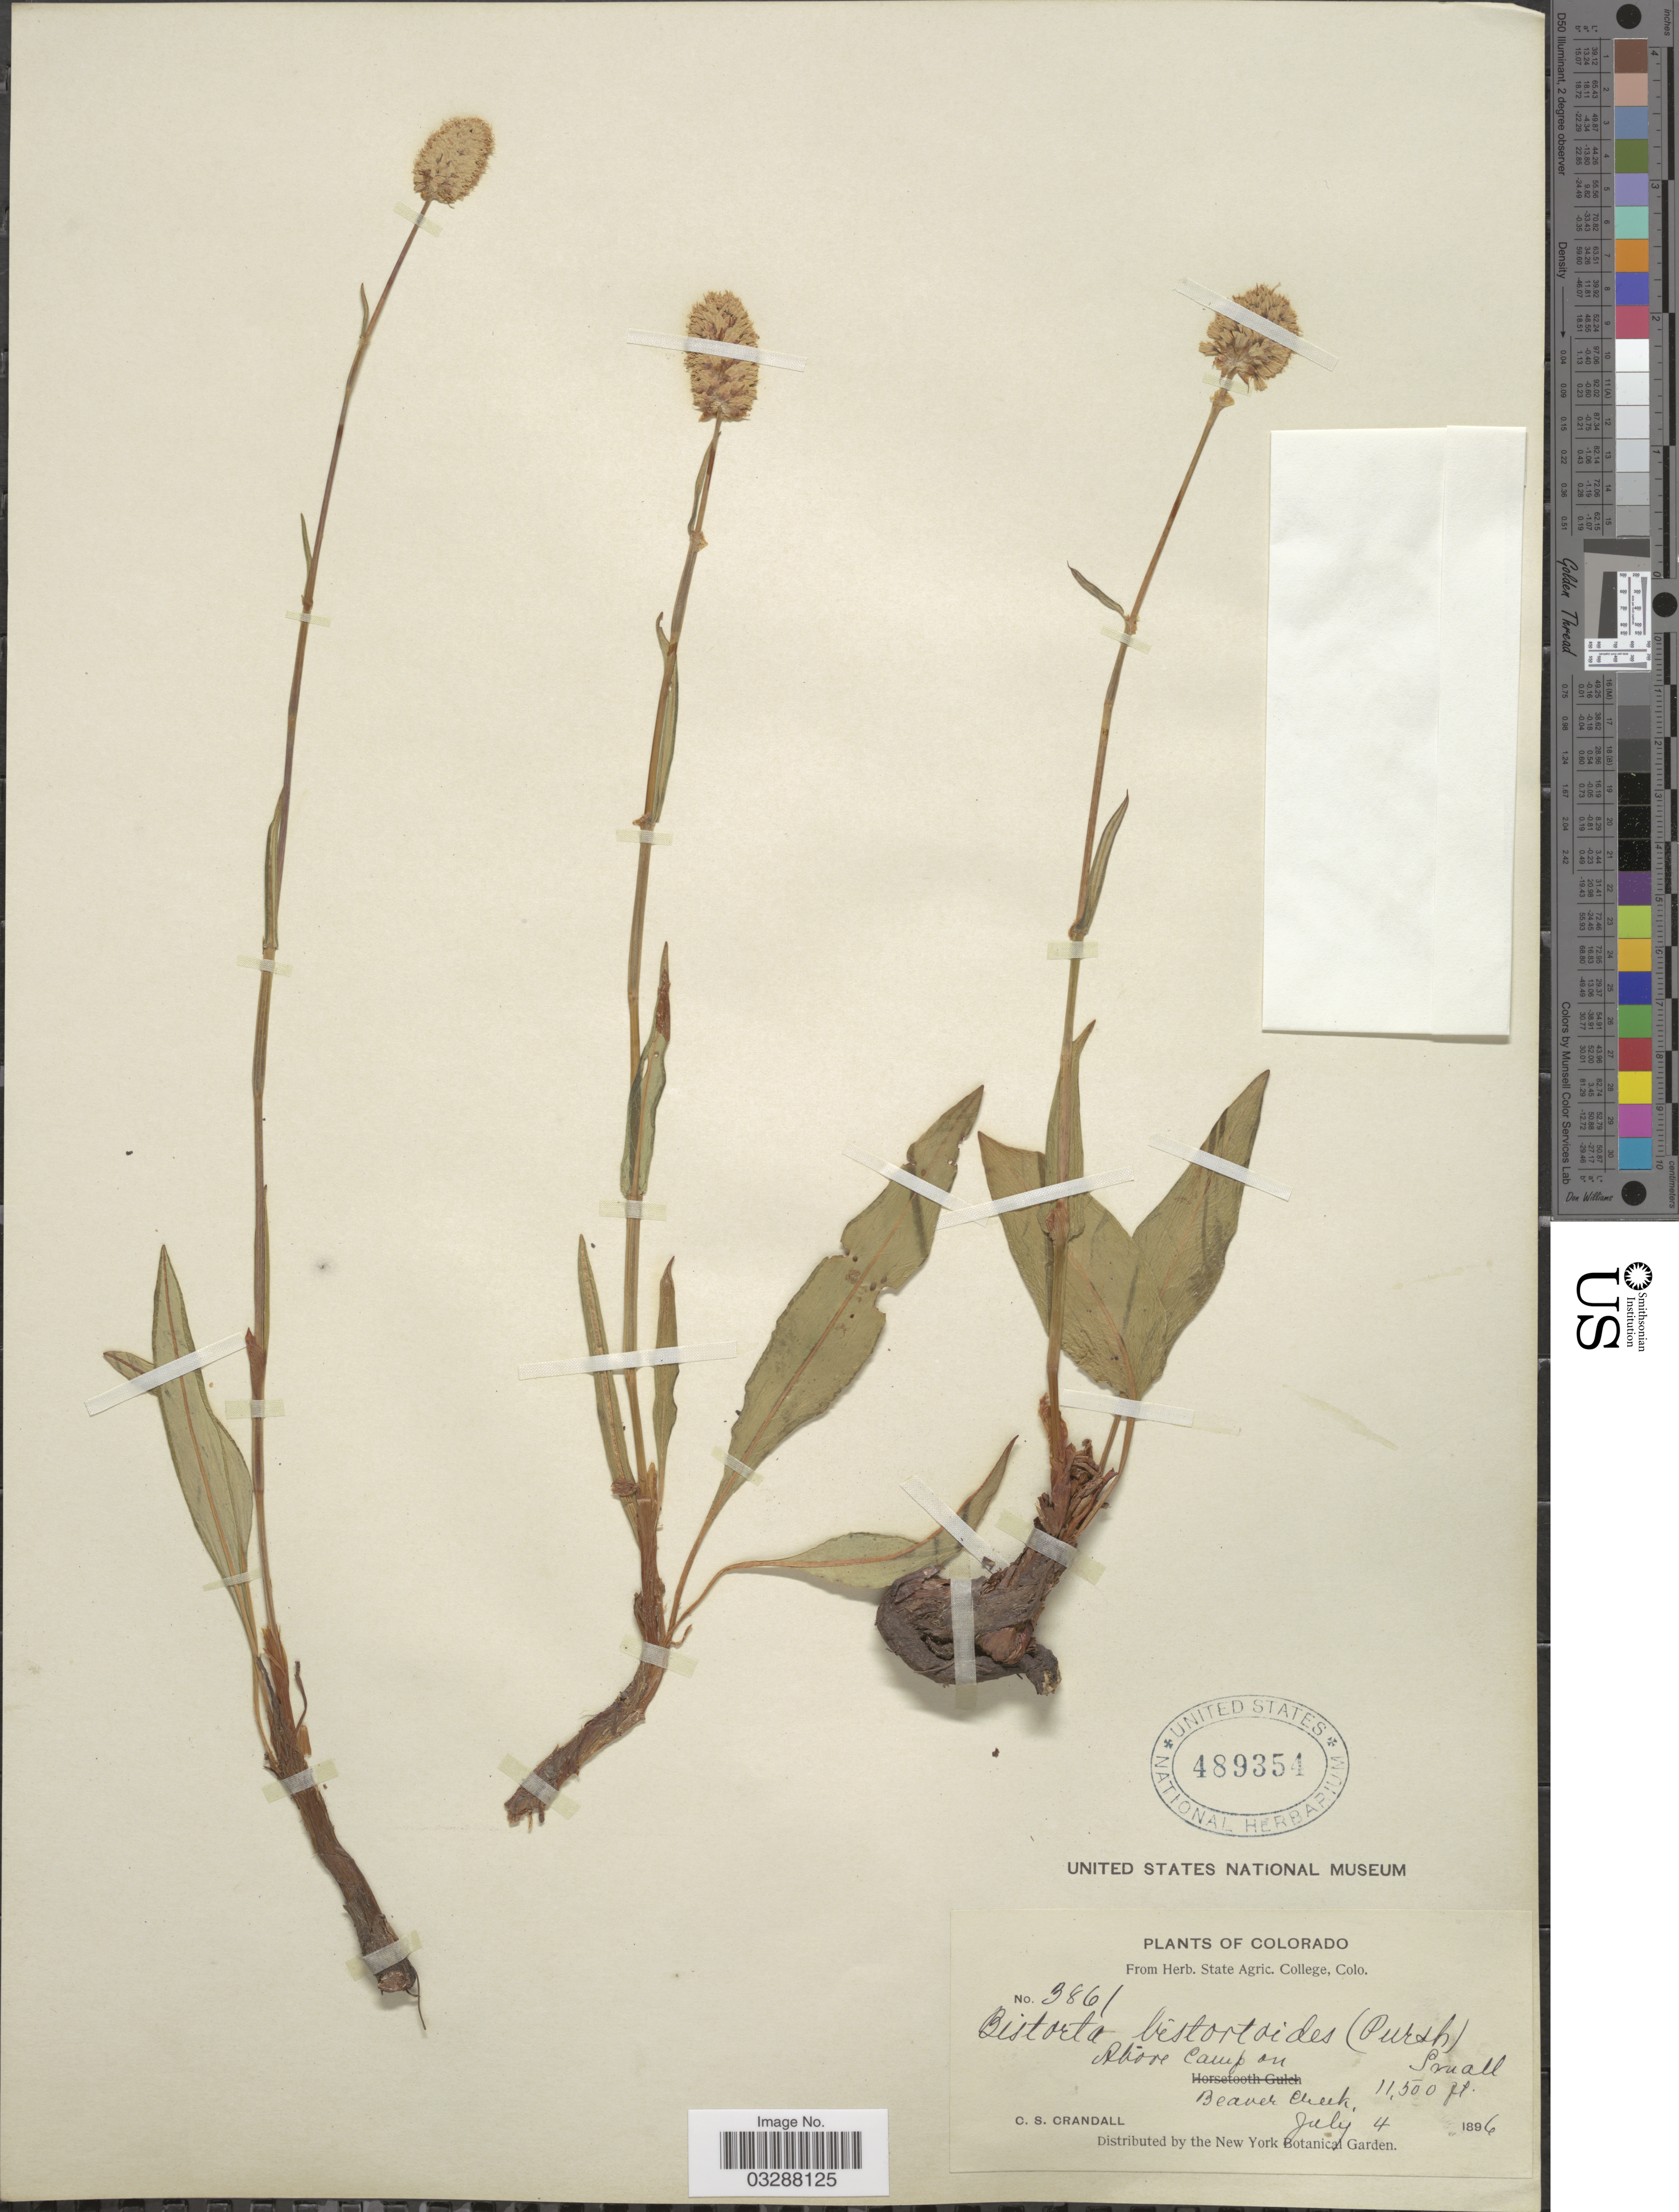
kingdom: Plantae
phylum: Tracheophyta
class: Magnoliopsida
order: Caryophyllales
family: Polygonaceae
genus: Bistorta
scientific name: Bistorta bistortoides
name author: (Pursh) Small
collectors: C. Crandall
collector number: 3861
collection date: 1896-07-04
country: United States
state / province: Colorado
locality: Above camp on Beaver Creek.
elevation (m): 3505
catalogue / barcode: US 489354